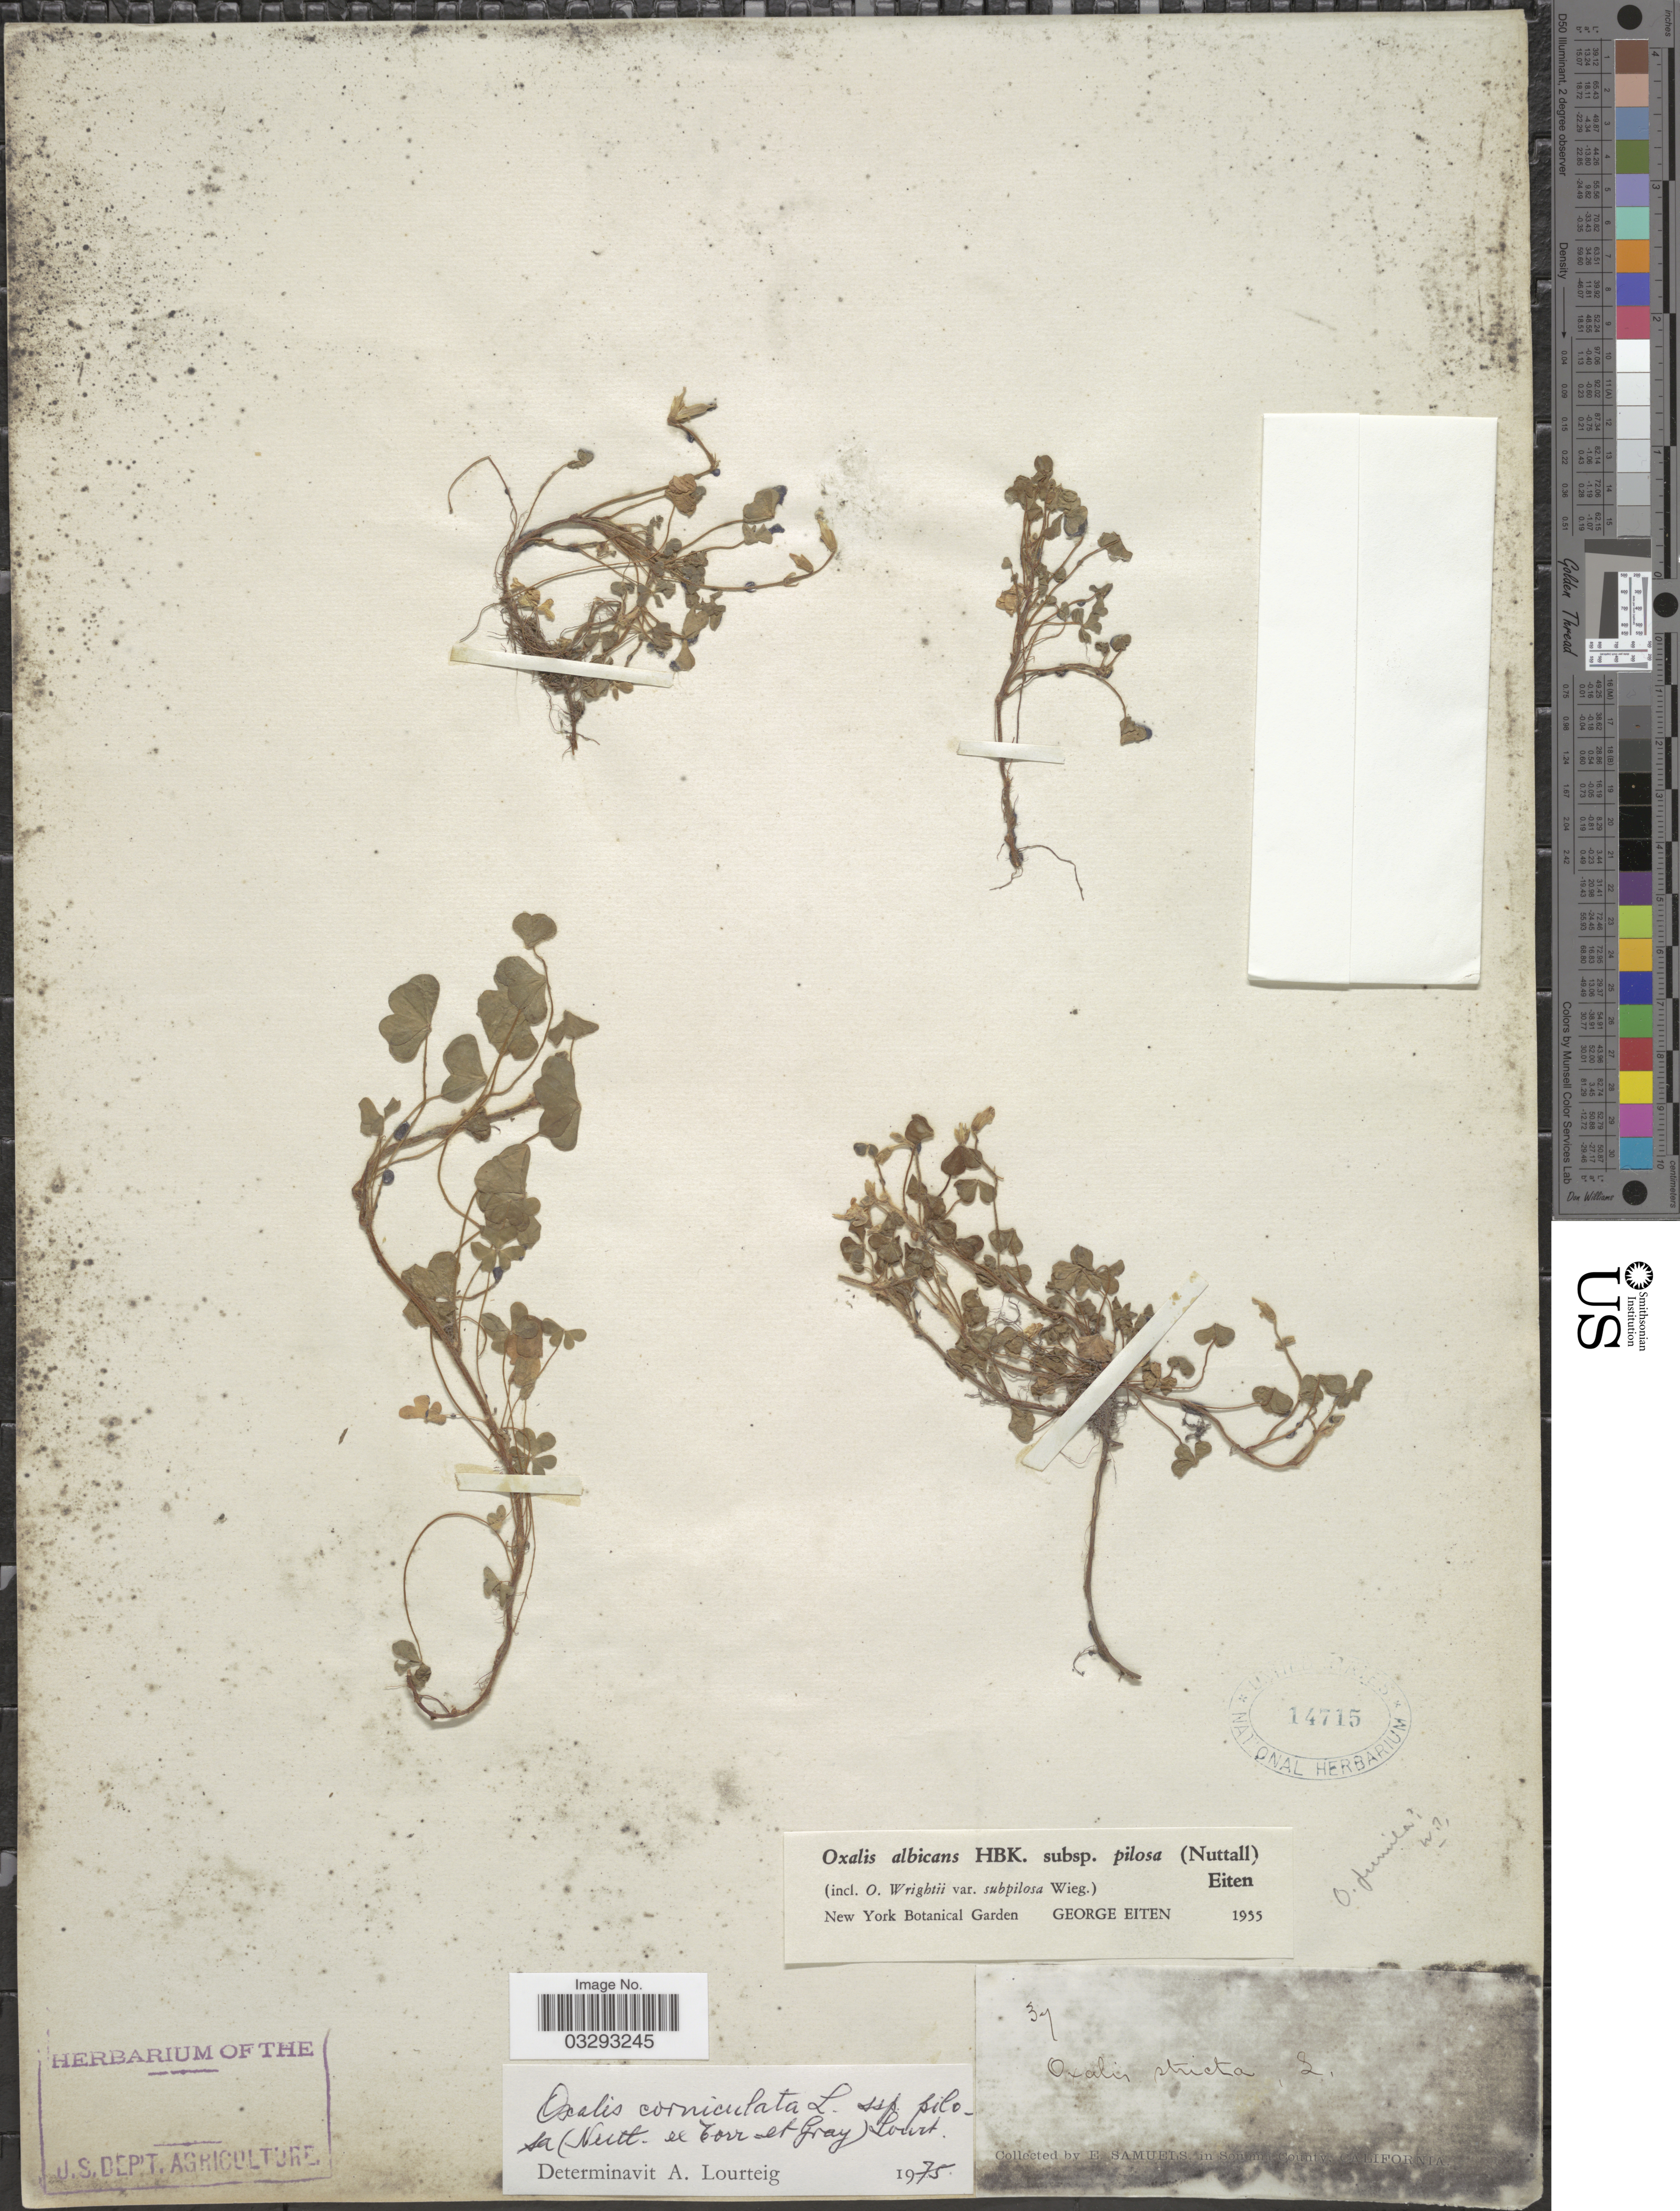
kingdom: Plantae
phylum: Tracheophyta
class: Magnoliopsida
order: Oxalidales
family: Oxalidaceae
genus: Oxalis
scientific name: Oxalis corniculata subsp. pilosa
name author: (Nutt.) Lourteig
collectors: E. Samuels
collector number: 37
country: United States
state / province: California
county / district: Sonoma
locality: Sonoma County.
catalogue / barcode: US 14715